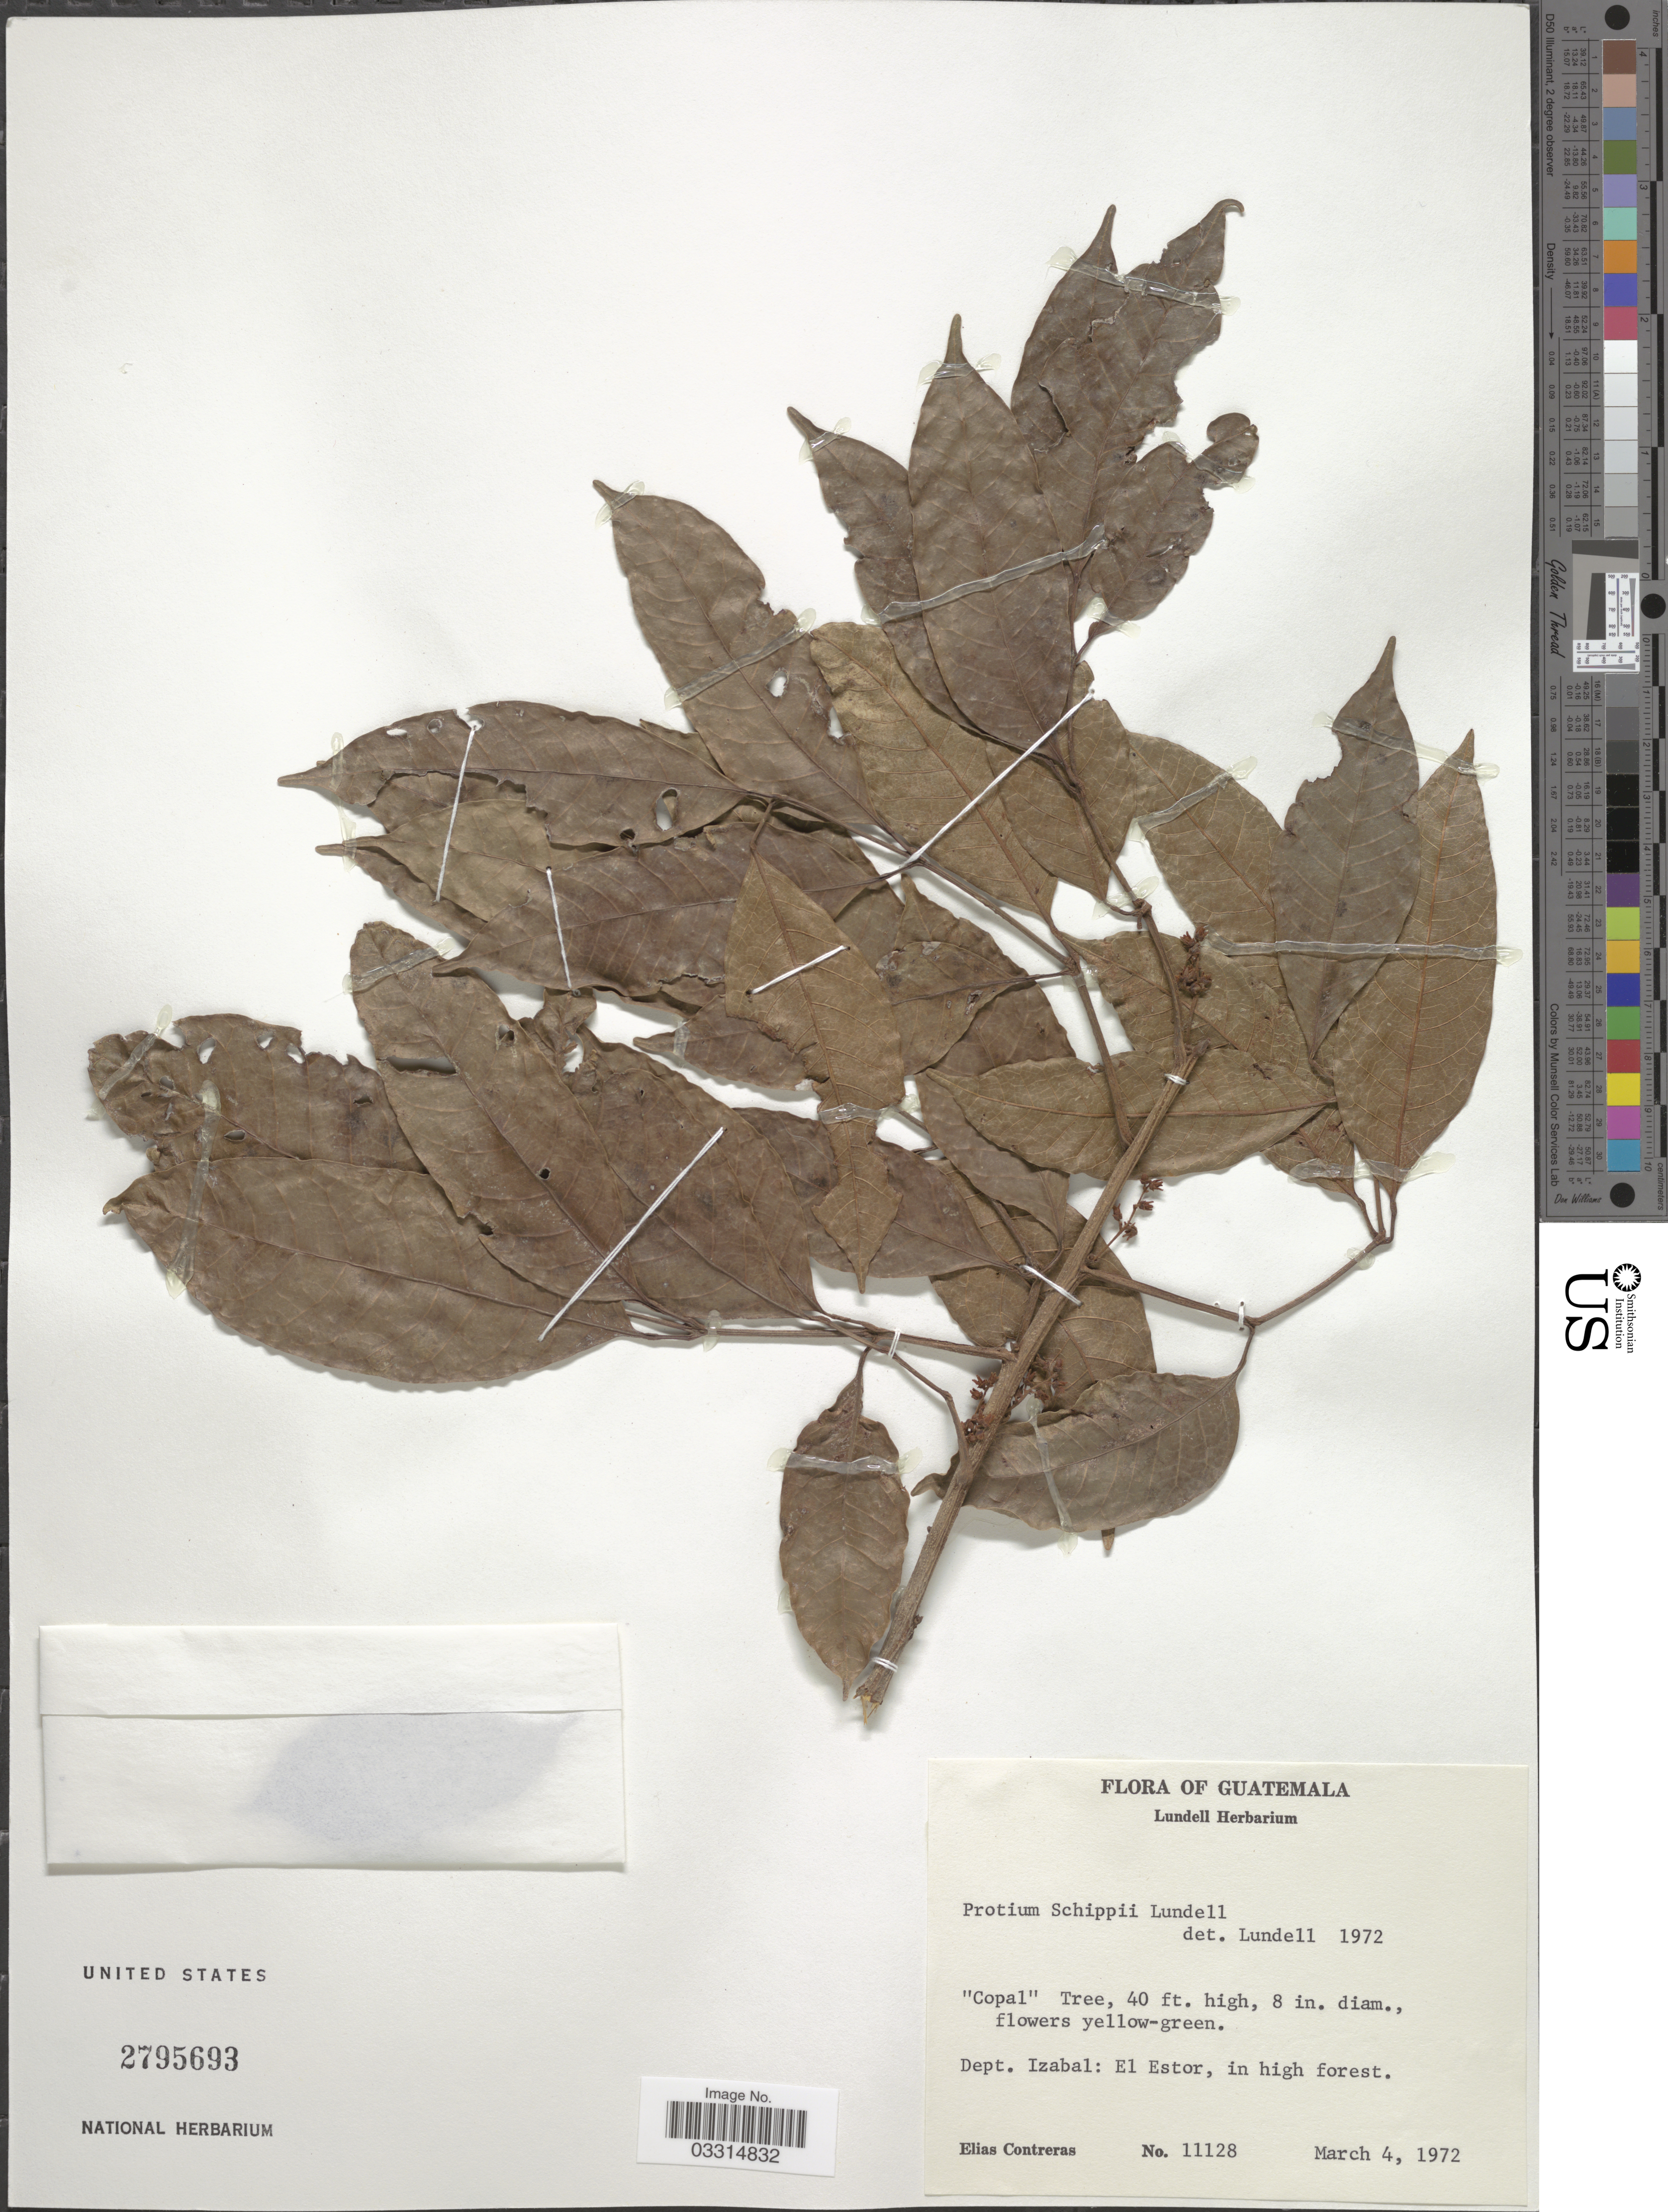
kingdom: Plantae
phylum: Tracheophyta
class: Magnoliopsida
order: Sapindales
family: Burseraceae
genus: Protium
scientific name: Protium confusum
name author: (Rose) Pittier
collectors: E. Contreras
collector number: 11128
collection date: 1972-03-04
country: Guatemala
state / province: Izabal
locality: Dept. Izabal: El Estor, in high forest.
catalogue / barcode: US 2795693